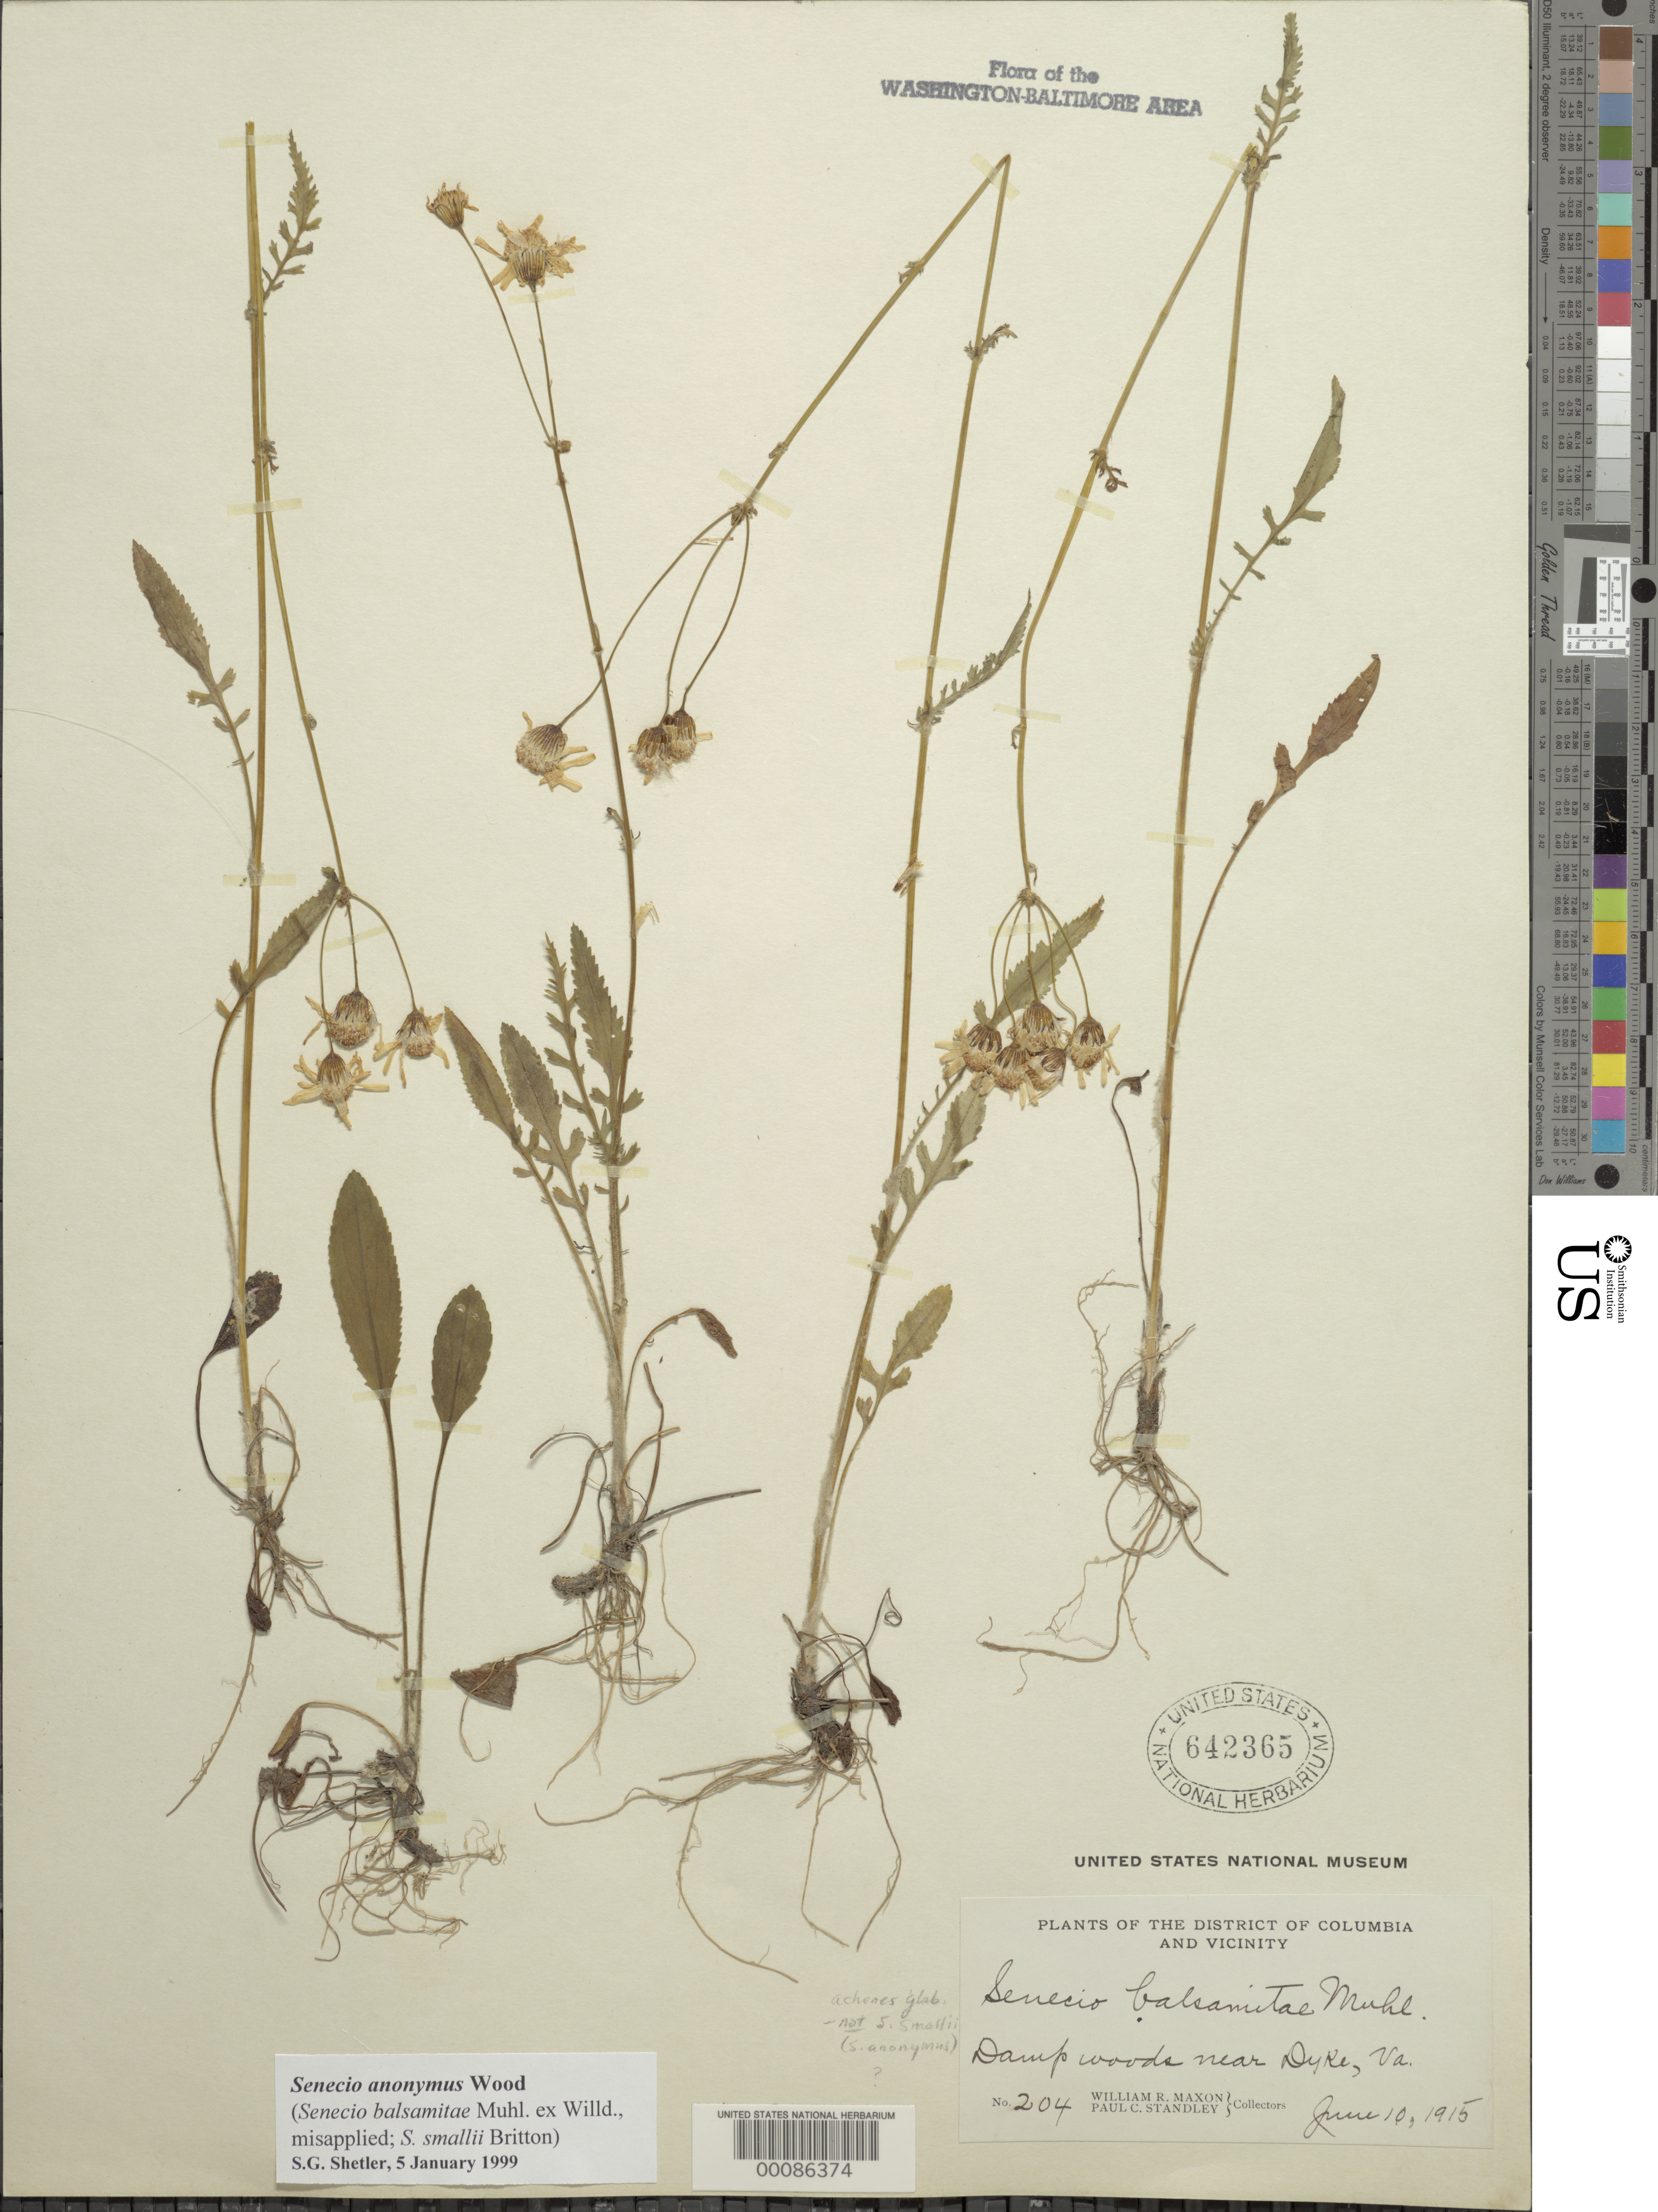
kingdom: Plantae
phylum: Tracheophyta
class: Magnoliopsida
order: Asterales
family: Asteraceae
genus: Packera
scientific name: Packera anonyma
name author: (Alph. Wood) W.A. Weber & Á. Löve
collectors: W. R. Maxon & P. C. Standley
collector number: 204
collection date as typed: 10 Jun 1915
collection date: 1915-06-10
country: United States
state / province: Virginia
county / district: Fairfax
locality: Near Dyke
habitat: Damp woods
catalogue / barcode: US 642365